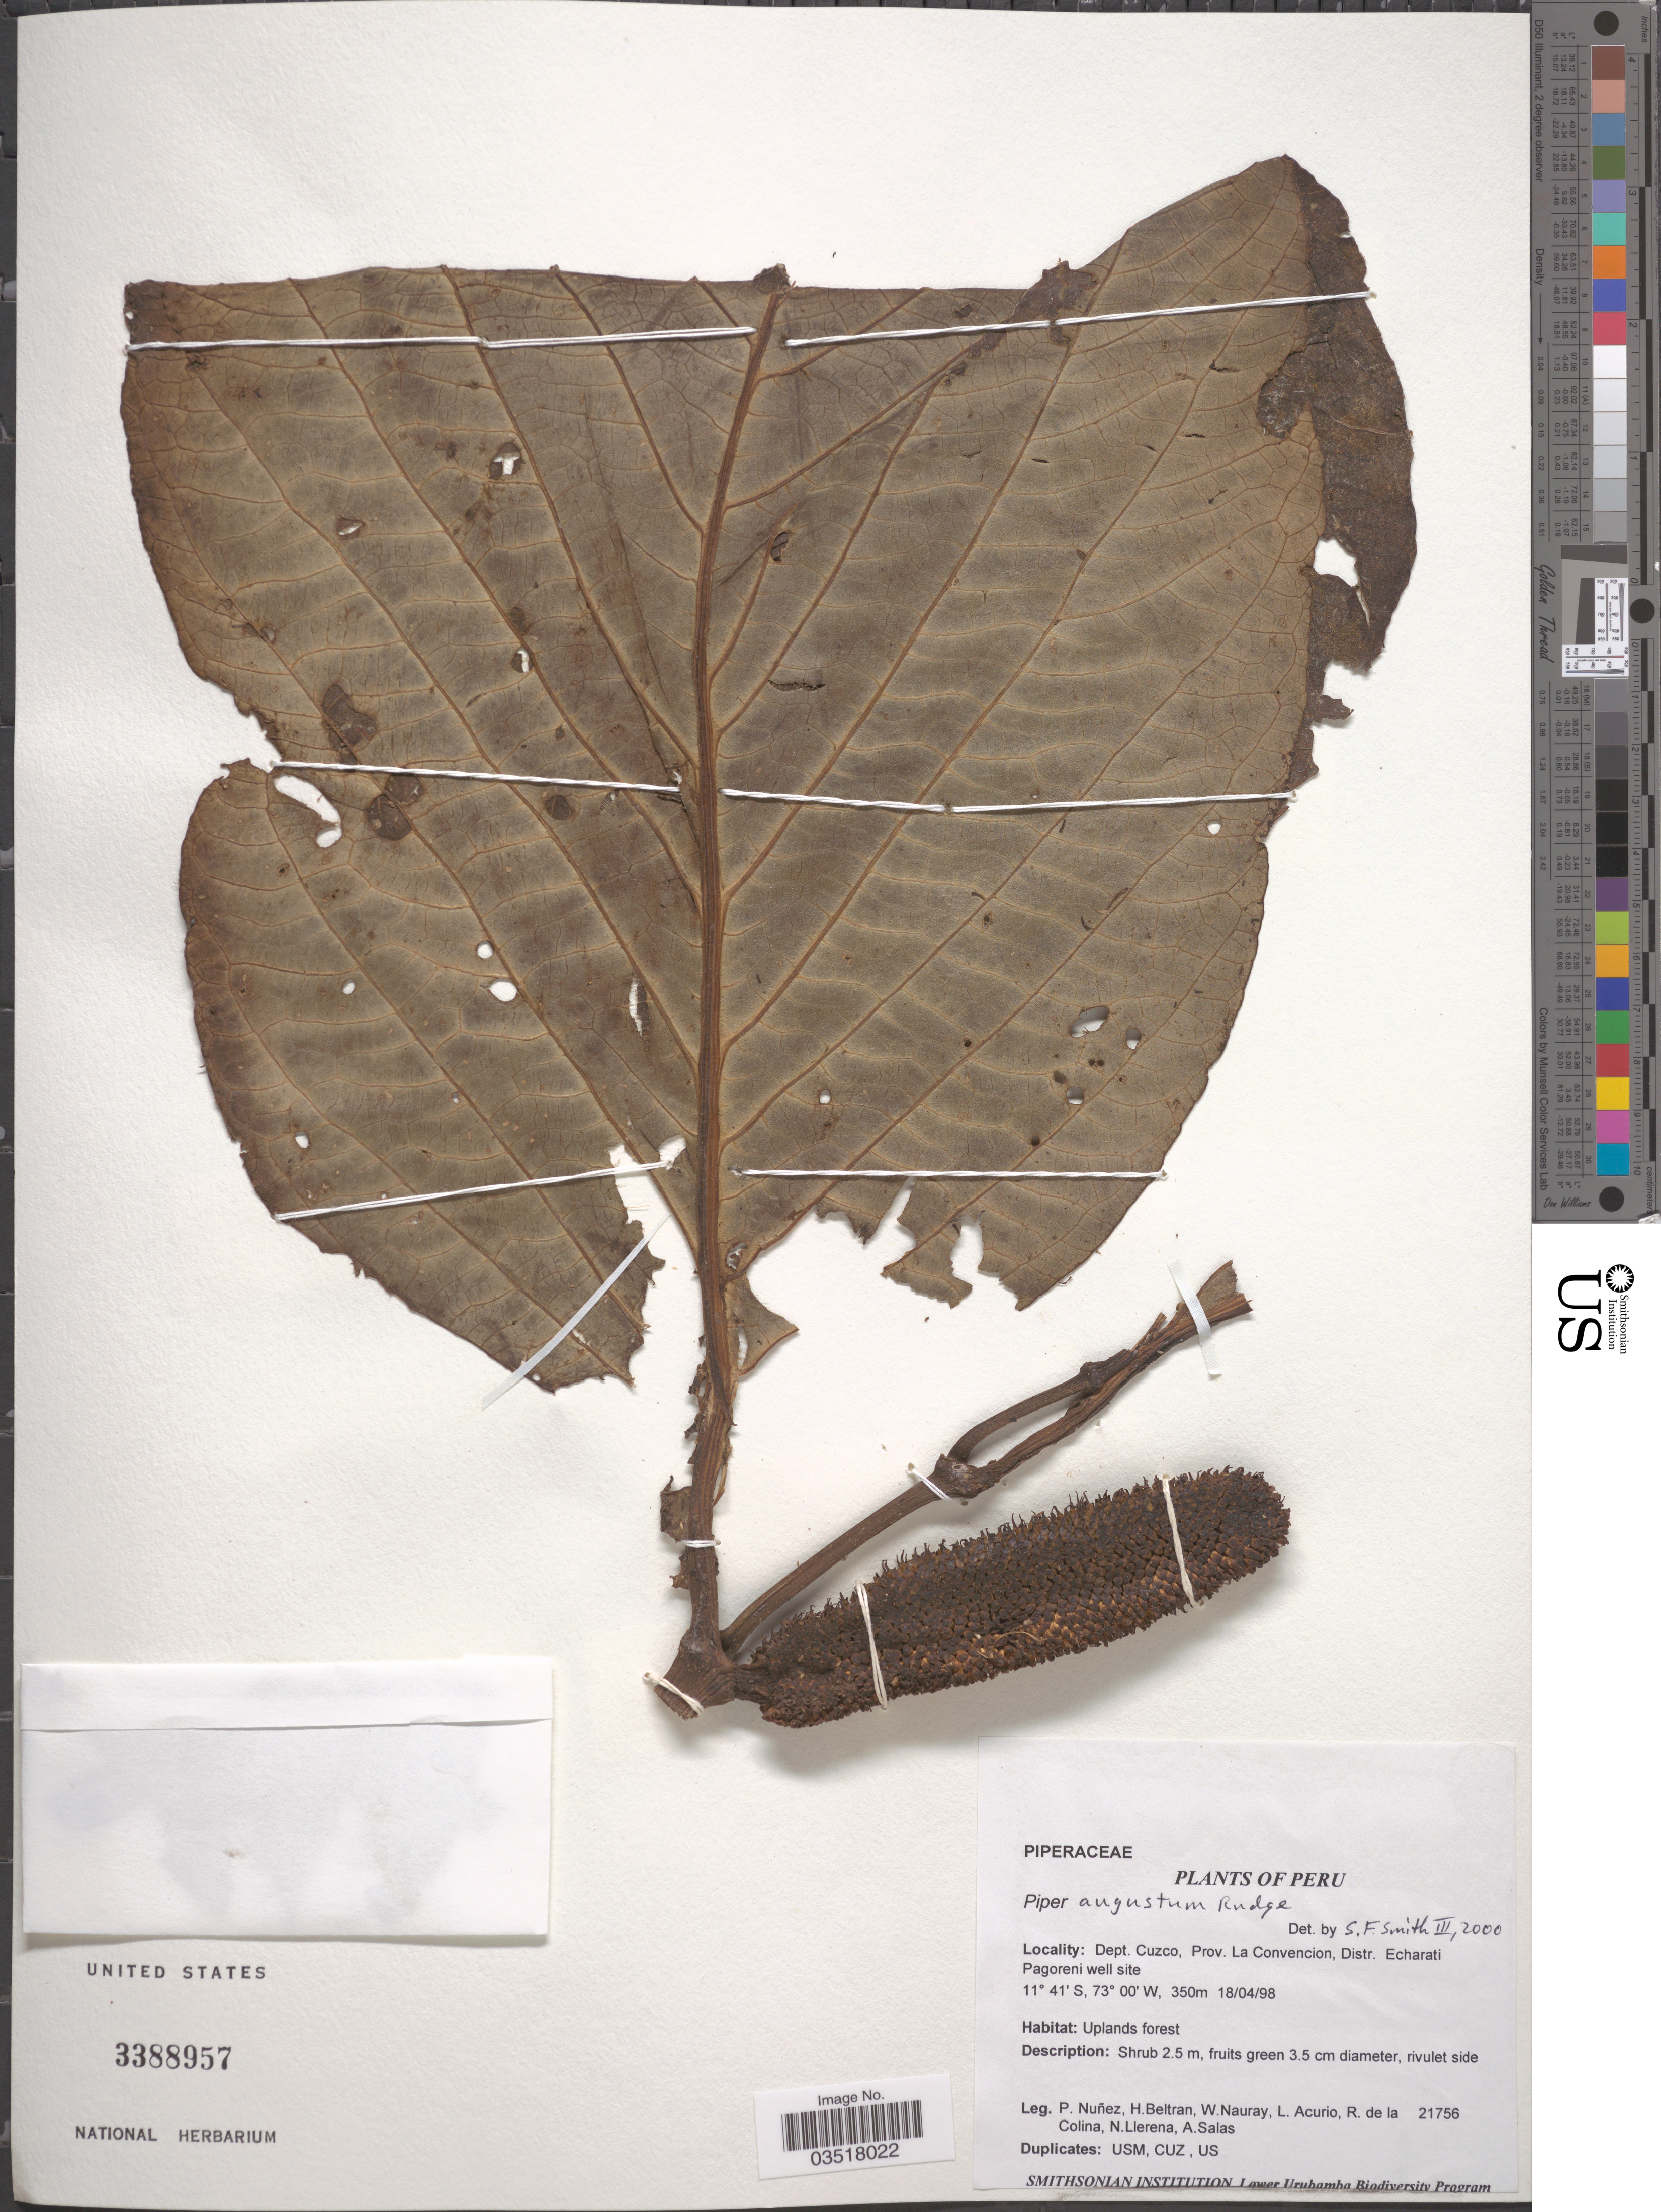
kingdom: Plantae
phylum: Tracheophyta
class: Magnoliopsida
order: Piperales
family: Piperaceae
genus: Piper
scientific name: Piper augustum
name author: Rudge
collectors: P. Nuñez V., H. Beltran, W. Nauray, L. Acurio & et al.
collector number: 21756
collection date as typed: Transcribed d/m/y: 18/4/98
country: Peru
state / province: Cusco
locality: Dept. Cuzco, Prov. La Convención, Distr. Echarati Pagoreni well site.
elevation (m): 350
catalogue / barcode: US 3388957